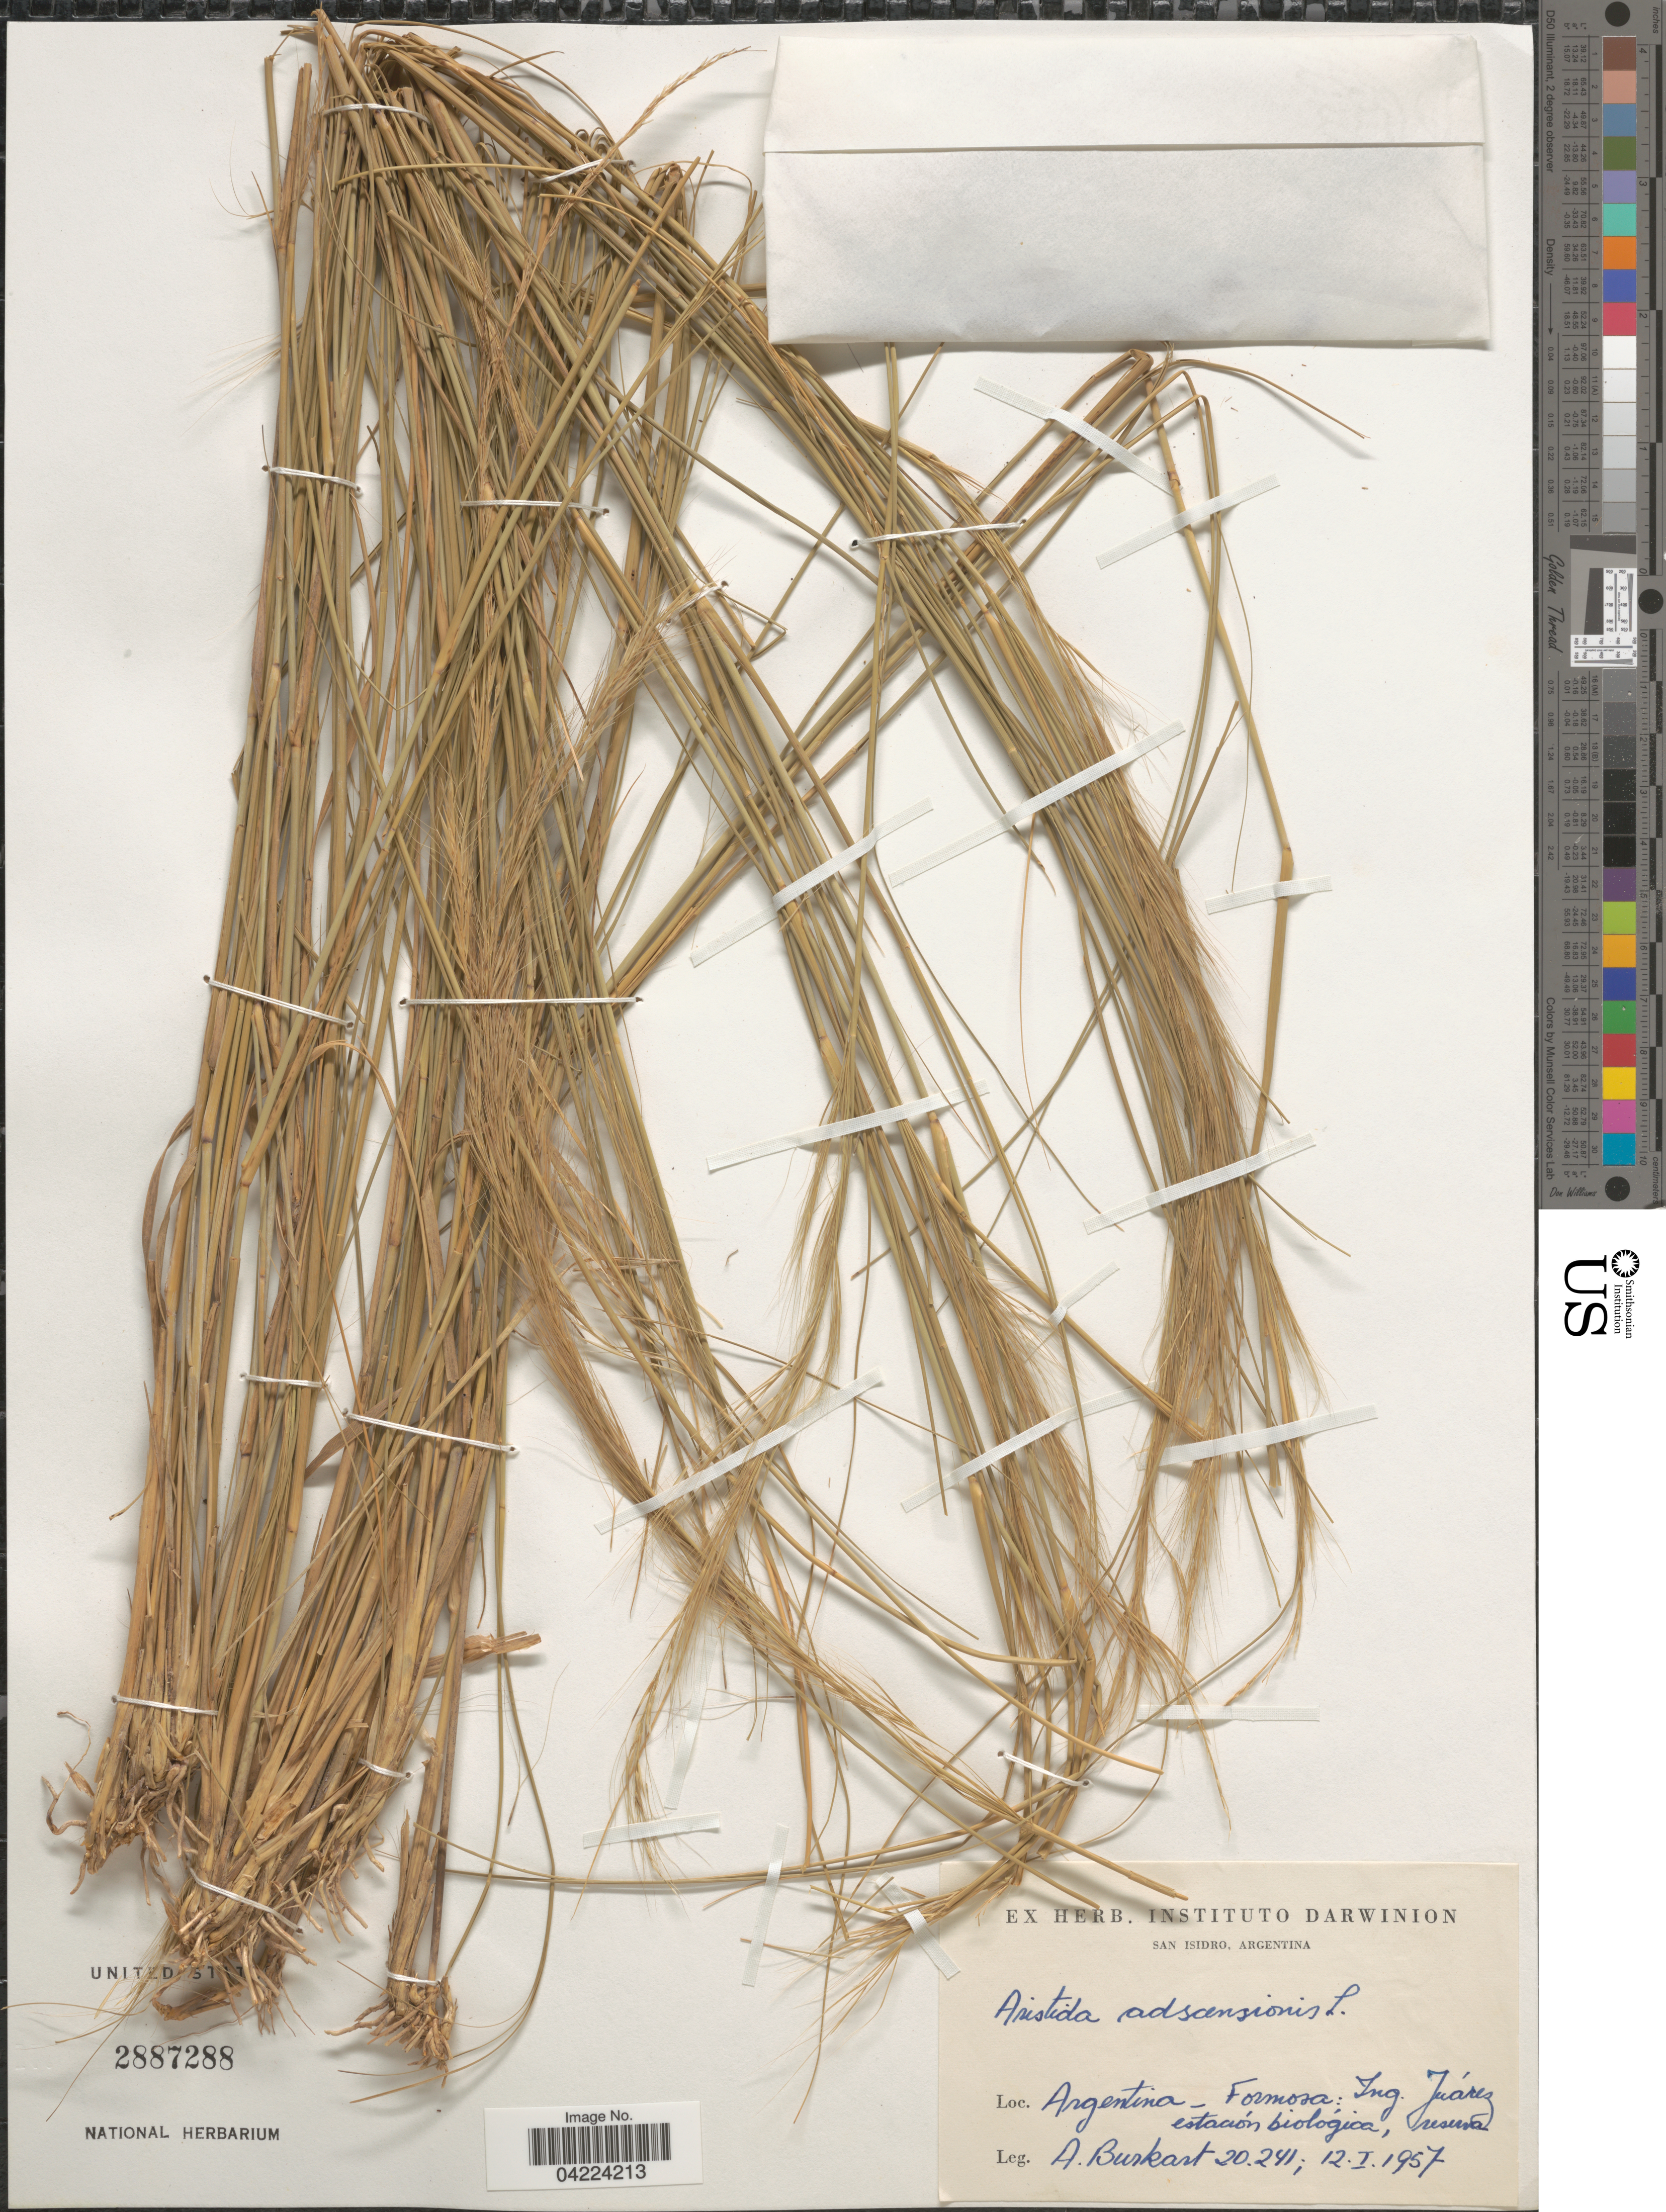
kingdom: Plantae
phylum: Tracheophyta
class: Liliopsida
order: Poales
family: Poaceae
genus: Aristida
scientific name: Aristida adscensionis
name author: L.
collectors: A. E. Burkart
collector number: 20241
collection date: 1957-01-12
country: Argentina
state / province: Formosa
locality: Ing. Juáres estación biológica, reserva.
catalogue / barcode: US 2887288